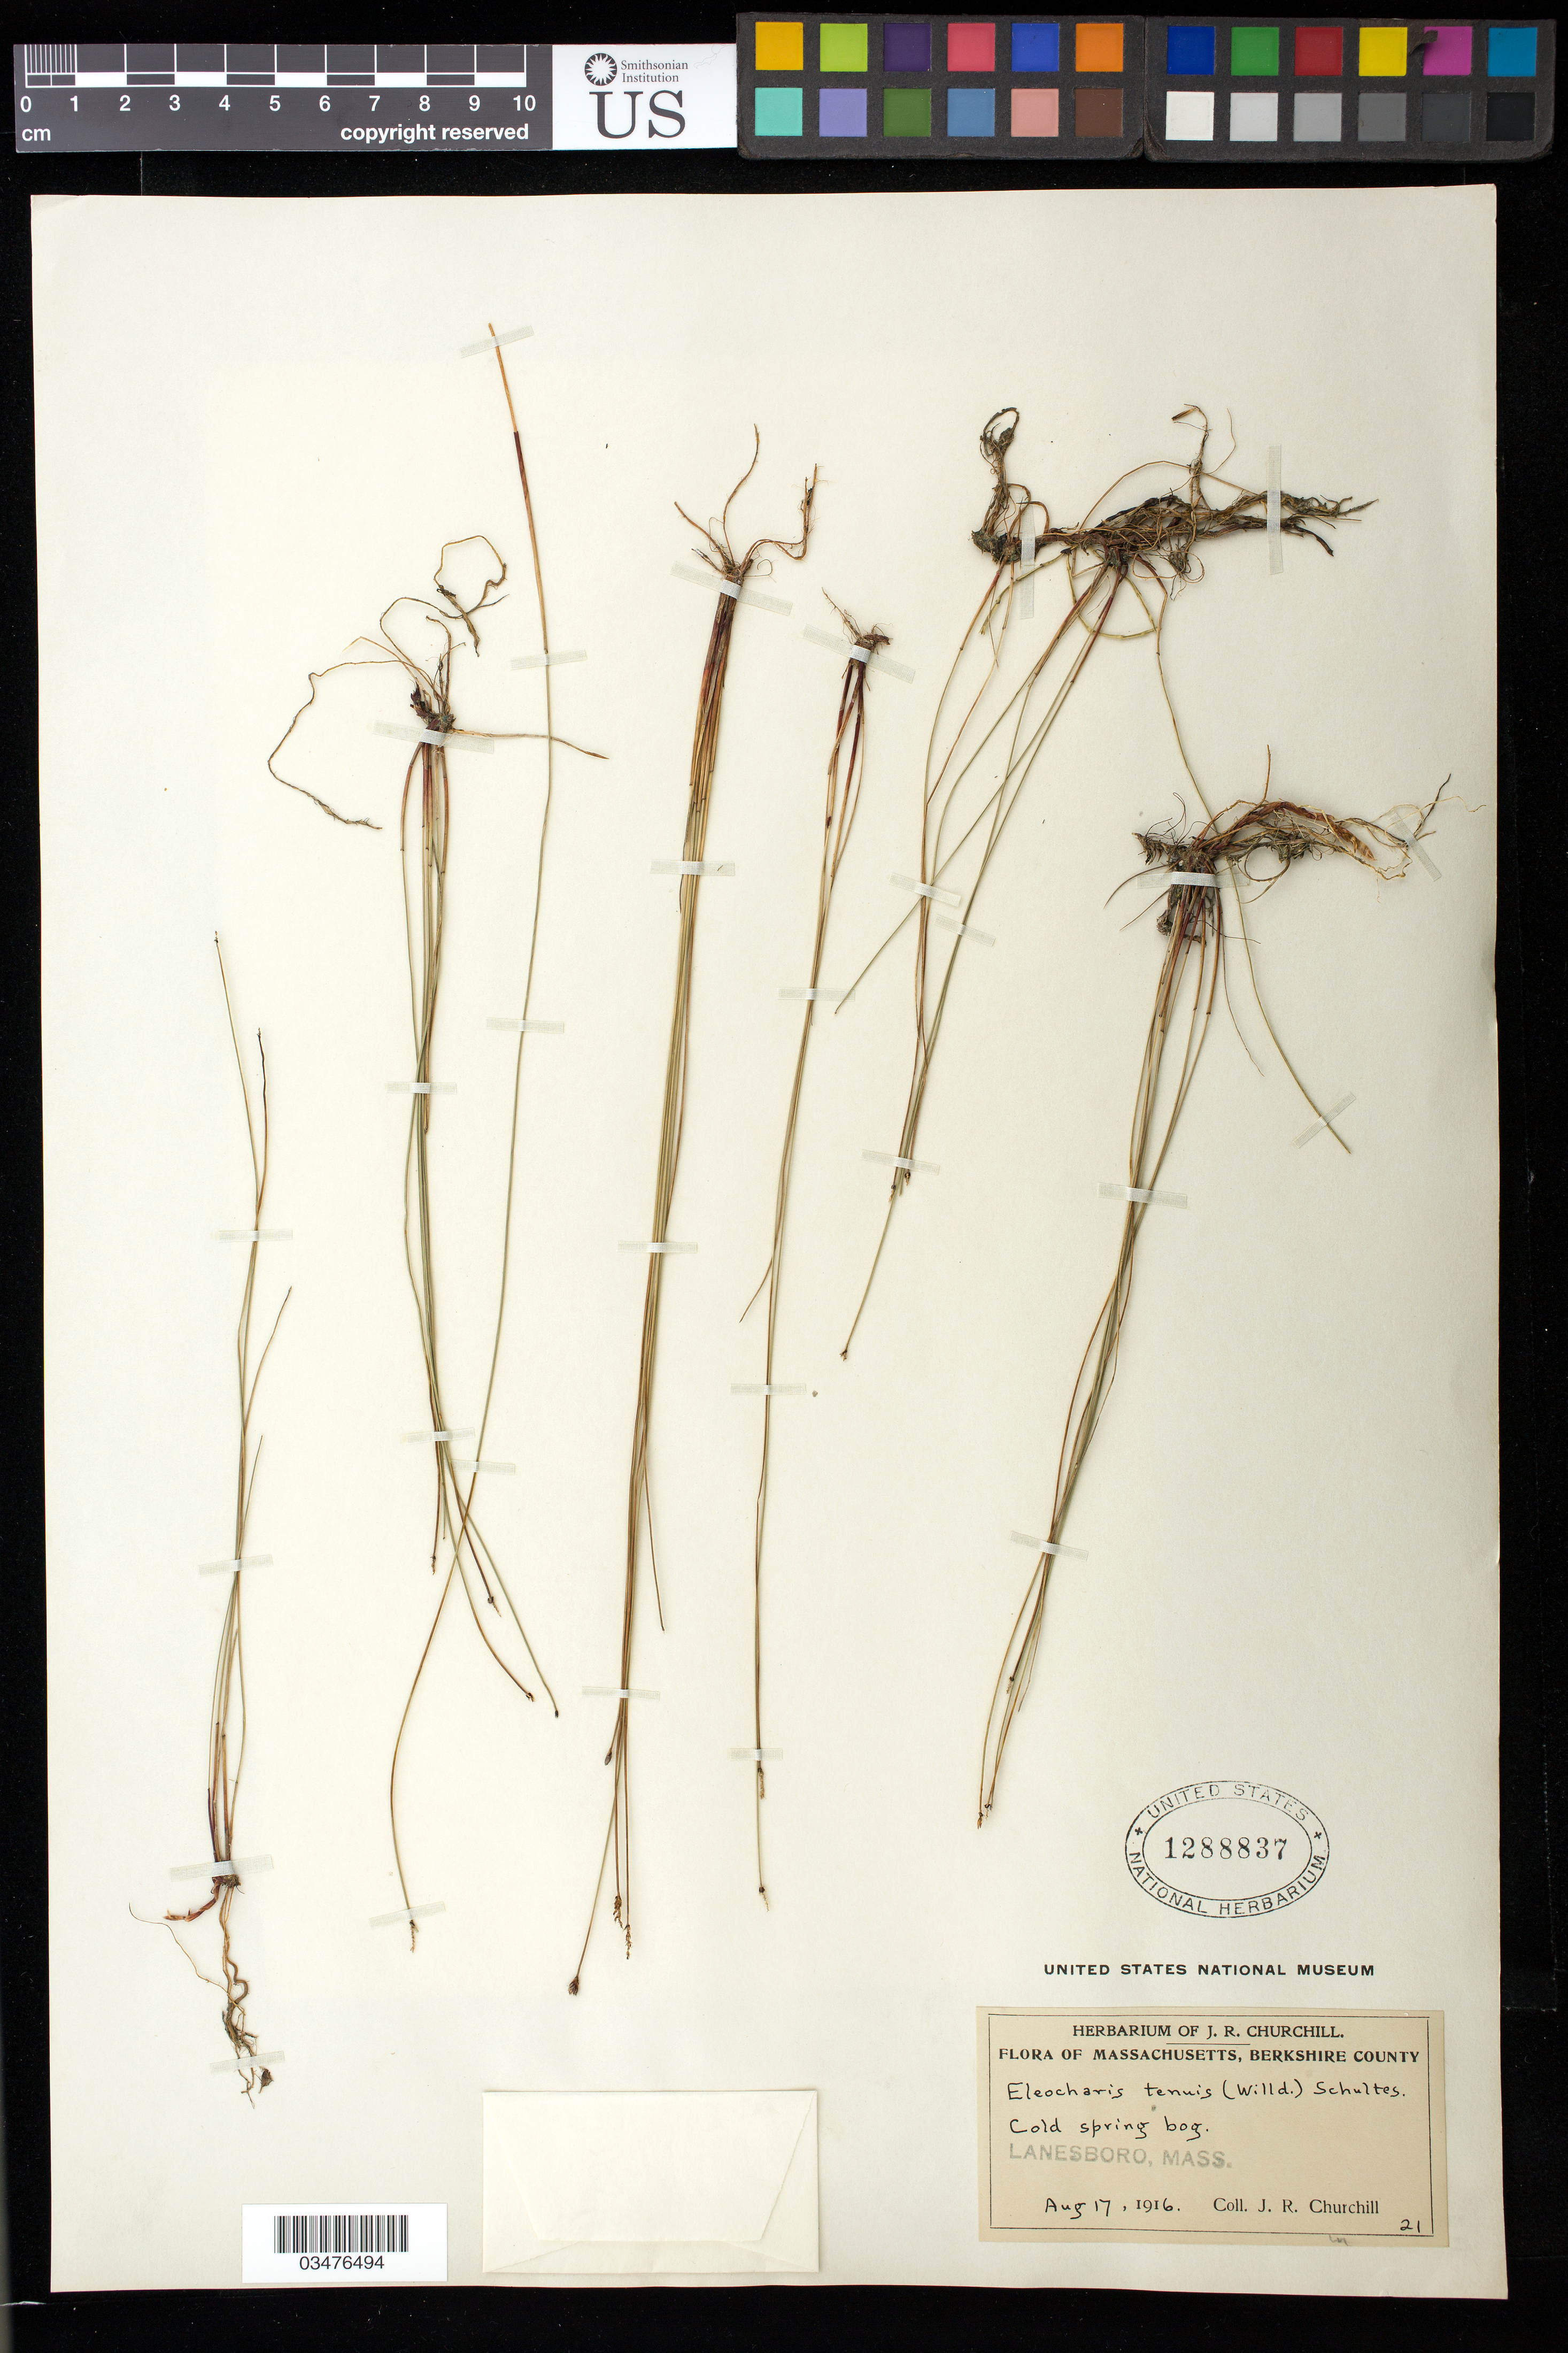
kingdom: Plantae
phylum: Tracheophyta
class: Liliopsida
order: Poales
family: Cyperaceae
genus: Eleocharis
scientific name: Eleocharis tenuis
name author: (Willd.) Schult.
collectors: J. Churchill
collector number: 21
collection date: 1916-08-17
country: United States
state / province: Massachusetts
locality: Lanesboro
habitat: Cold spring bog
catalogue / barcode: US 1288837